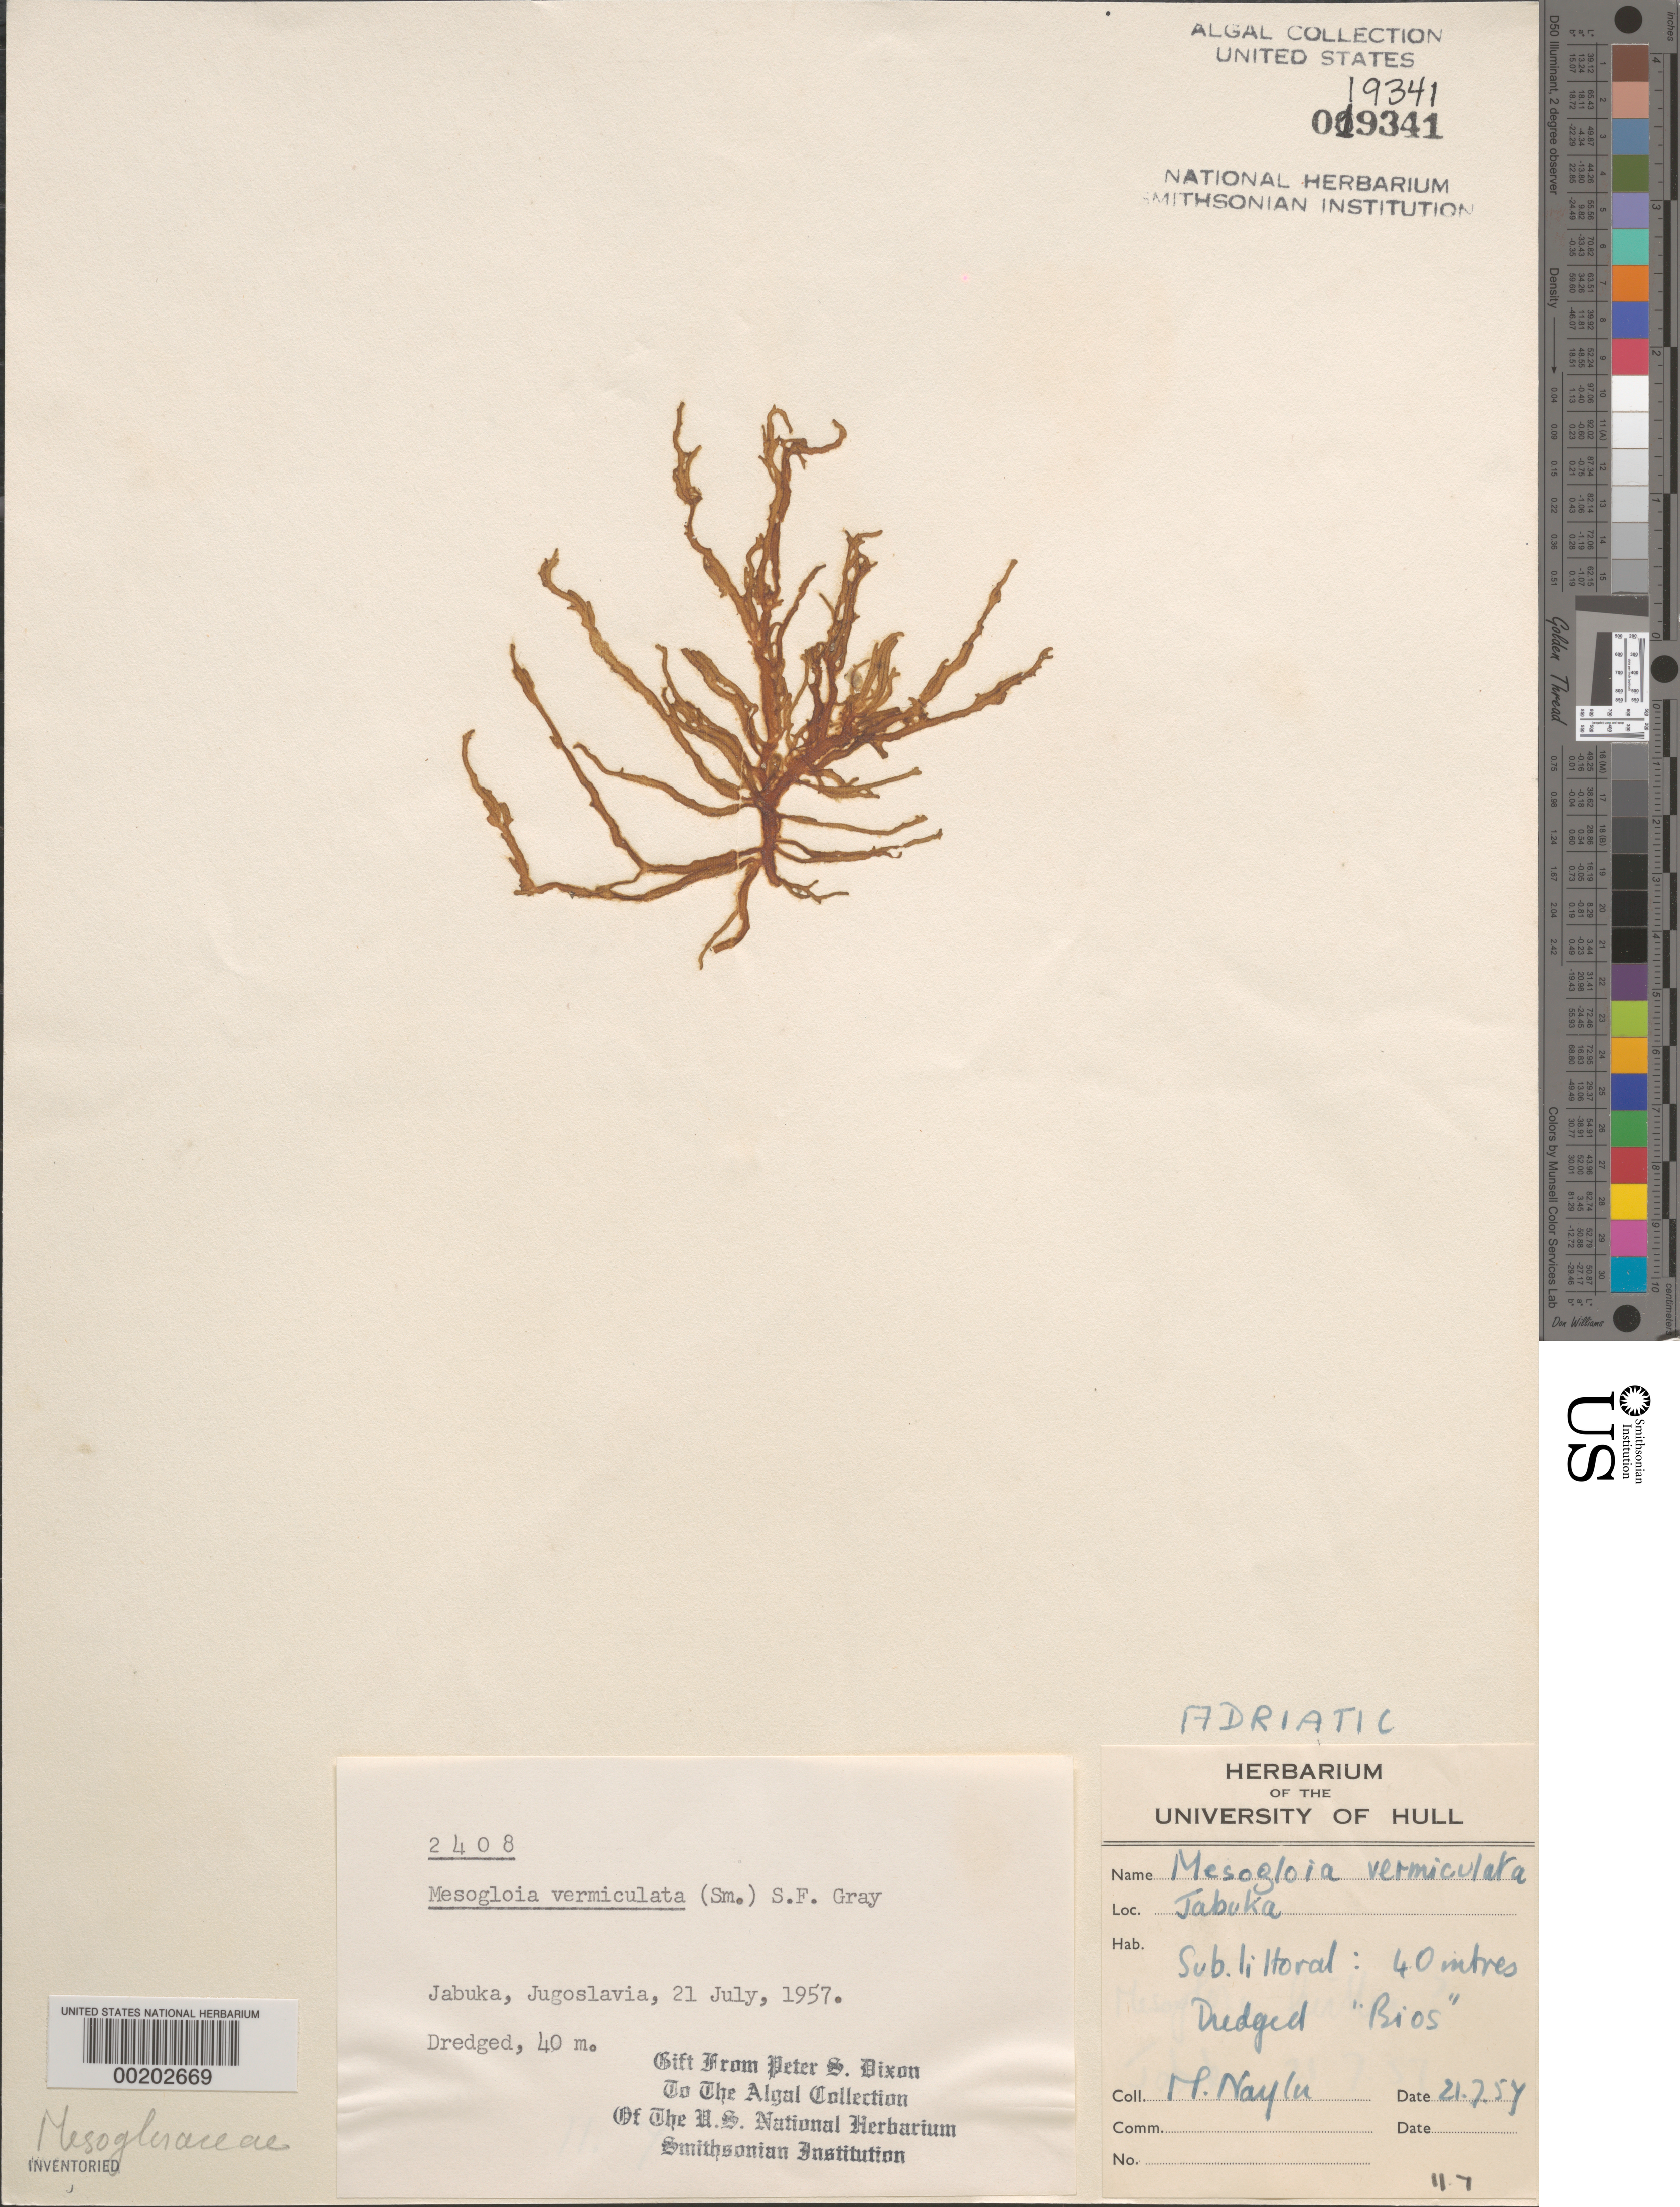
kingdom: Chromista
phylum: Ochrophyta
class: Phaeophyceae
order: Ectocarpales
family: Chordariaceae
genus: Mesogloia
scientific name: Mesogloia vermiculata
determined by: Dixon, P. S.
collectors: M. Roberts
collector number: PSD 2408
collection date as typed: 21 Jul 1957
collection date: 1957-07-21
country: Croatia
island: Jabuka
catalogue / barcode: US 19341